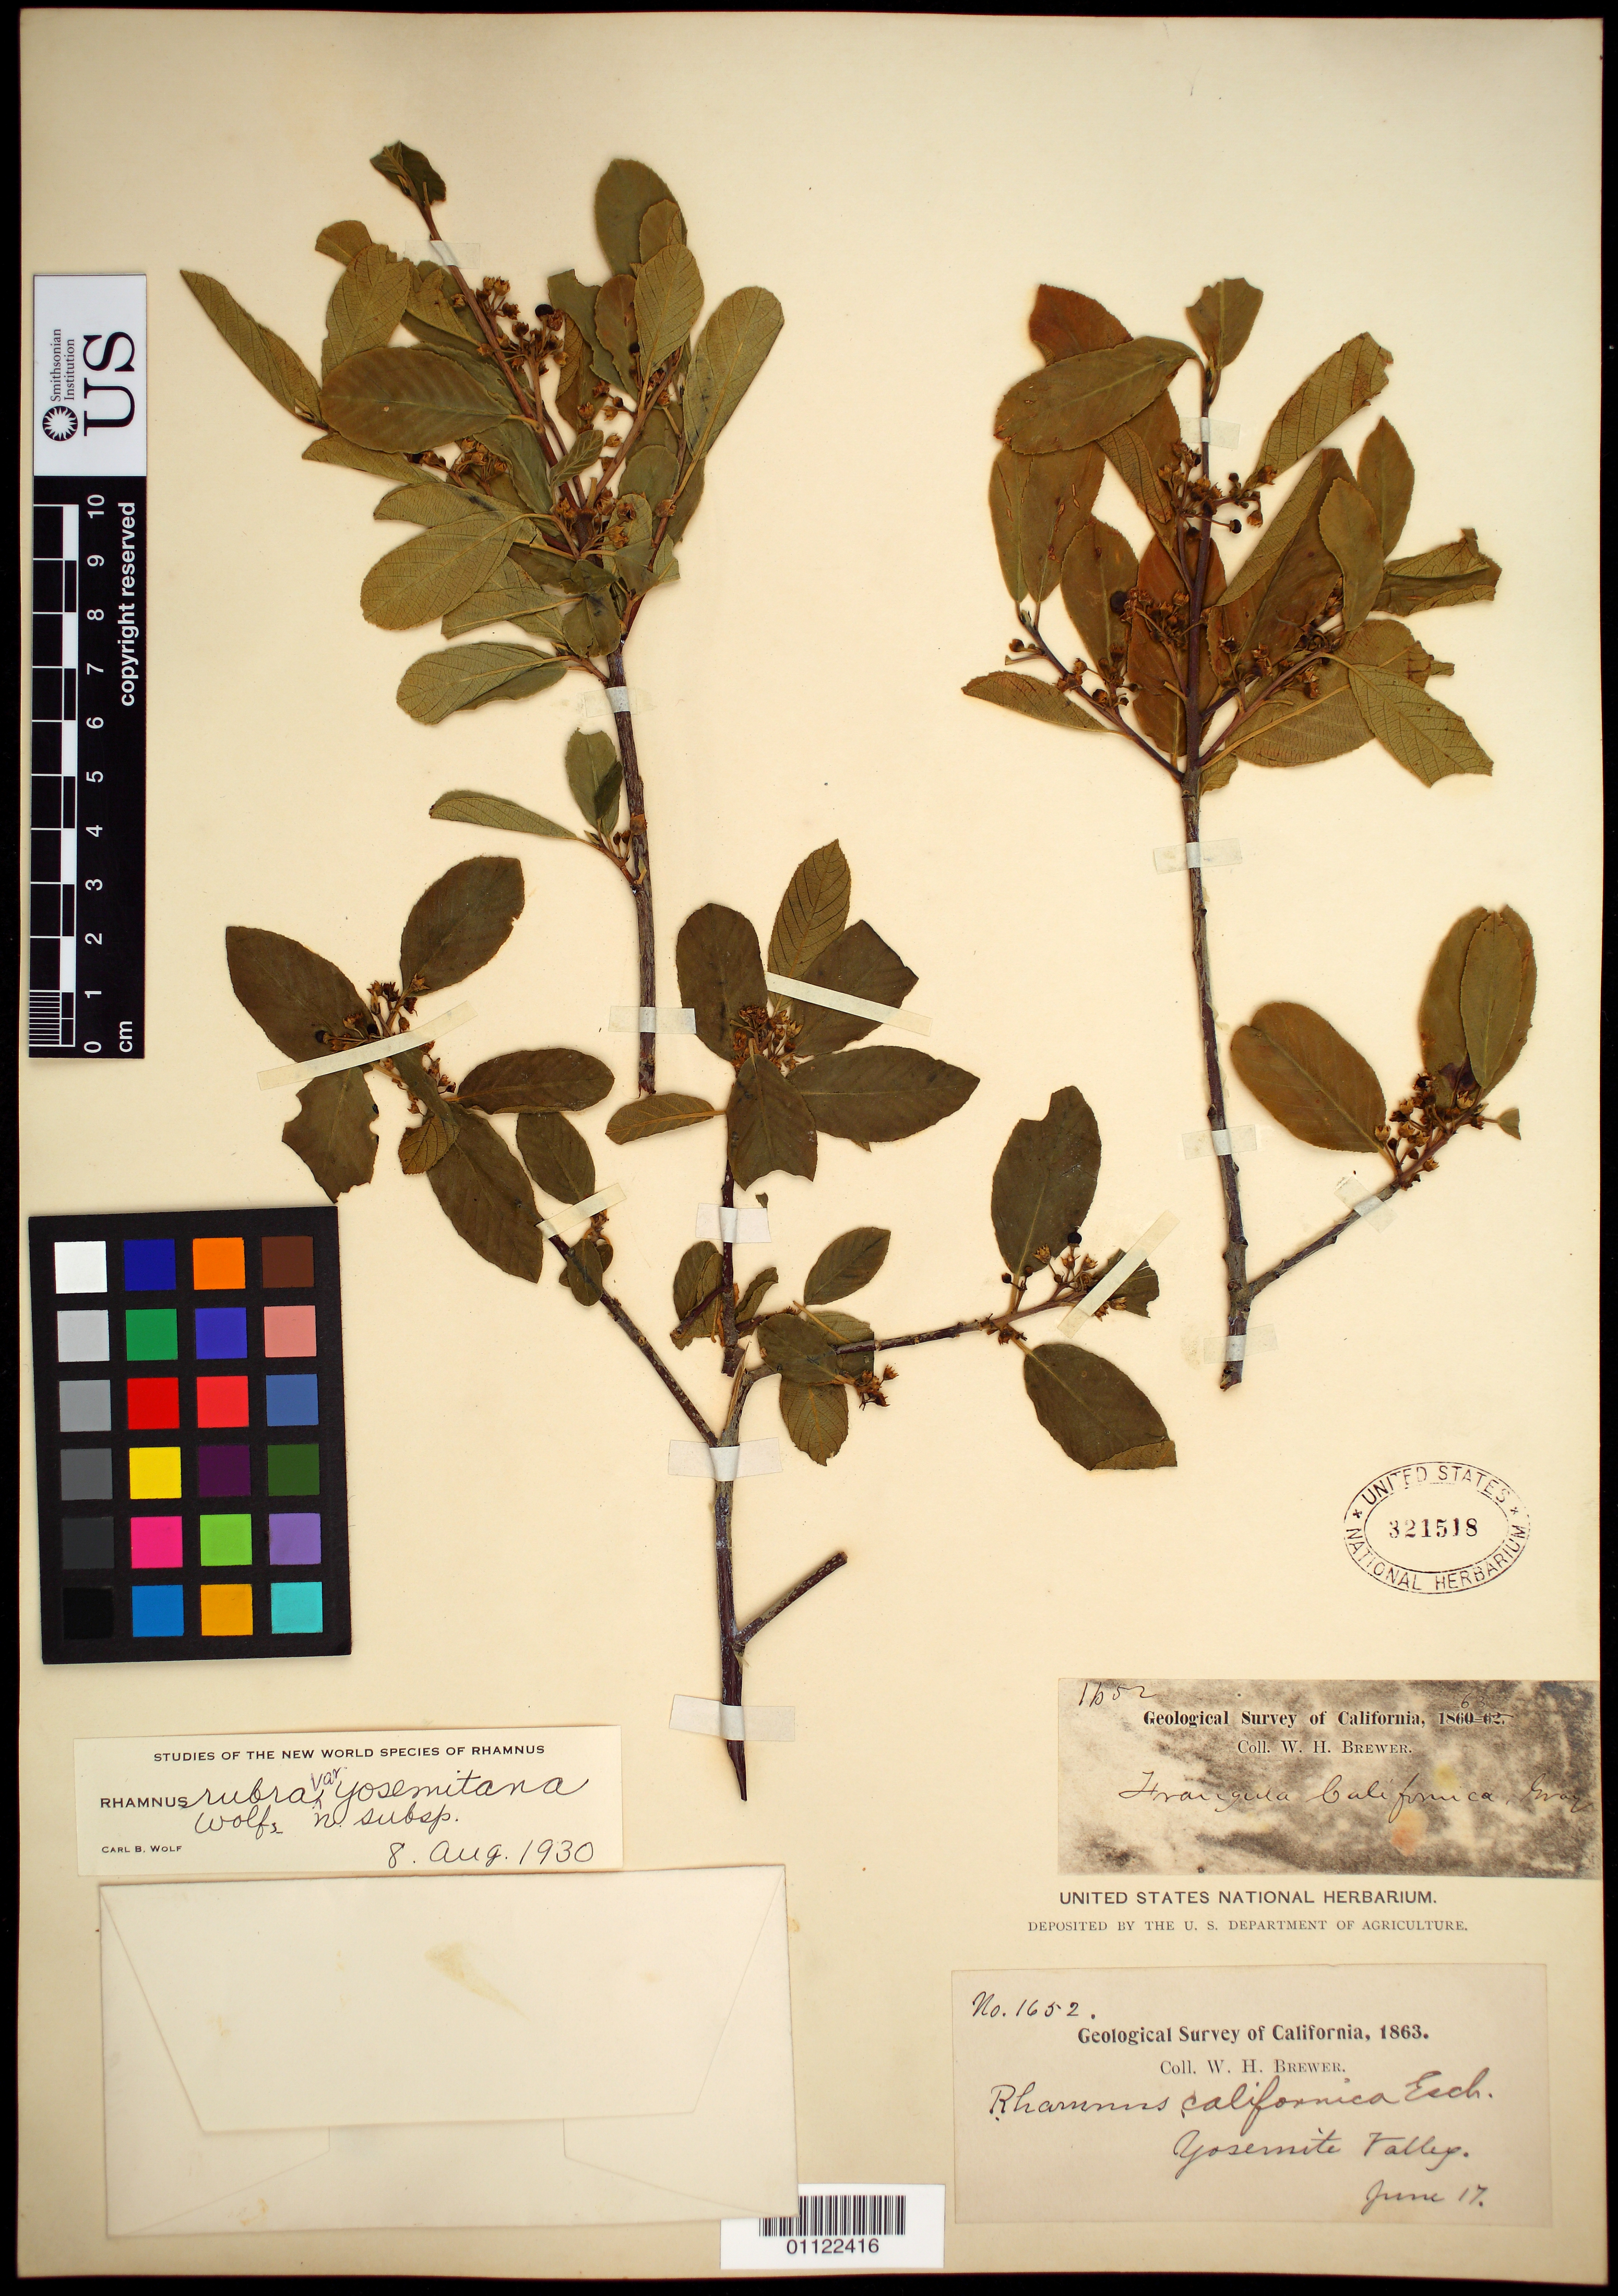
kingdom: Plantae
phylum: Tracheophyta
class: Magnoliopsida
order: Rosales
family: Rhamnaceae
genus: Frangula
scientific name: Frangula rubra subsp. yosemitana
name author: (C.B. Wolf) Kartesz & Gandhi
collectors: W. H. Brewer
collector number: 1652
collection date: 1863-06-17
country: United States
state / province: California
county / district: Mariposa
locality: Yosemite Valley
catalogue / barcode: US 321518